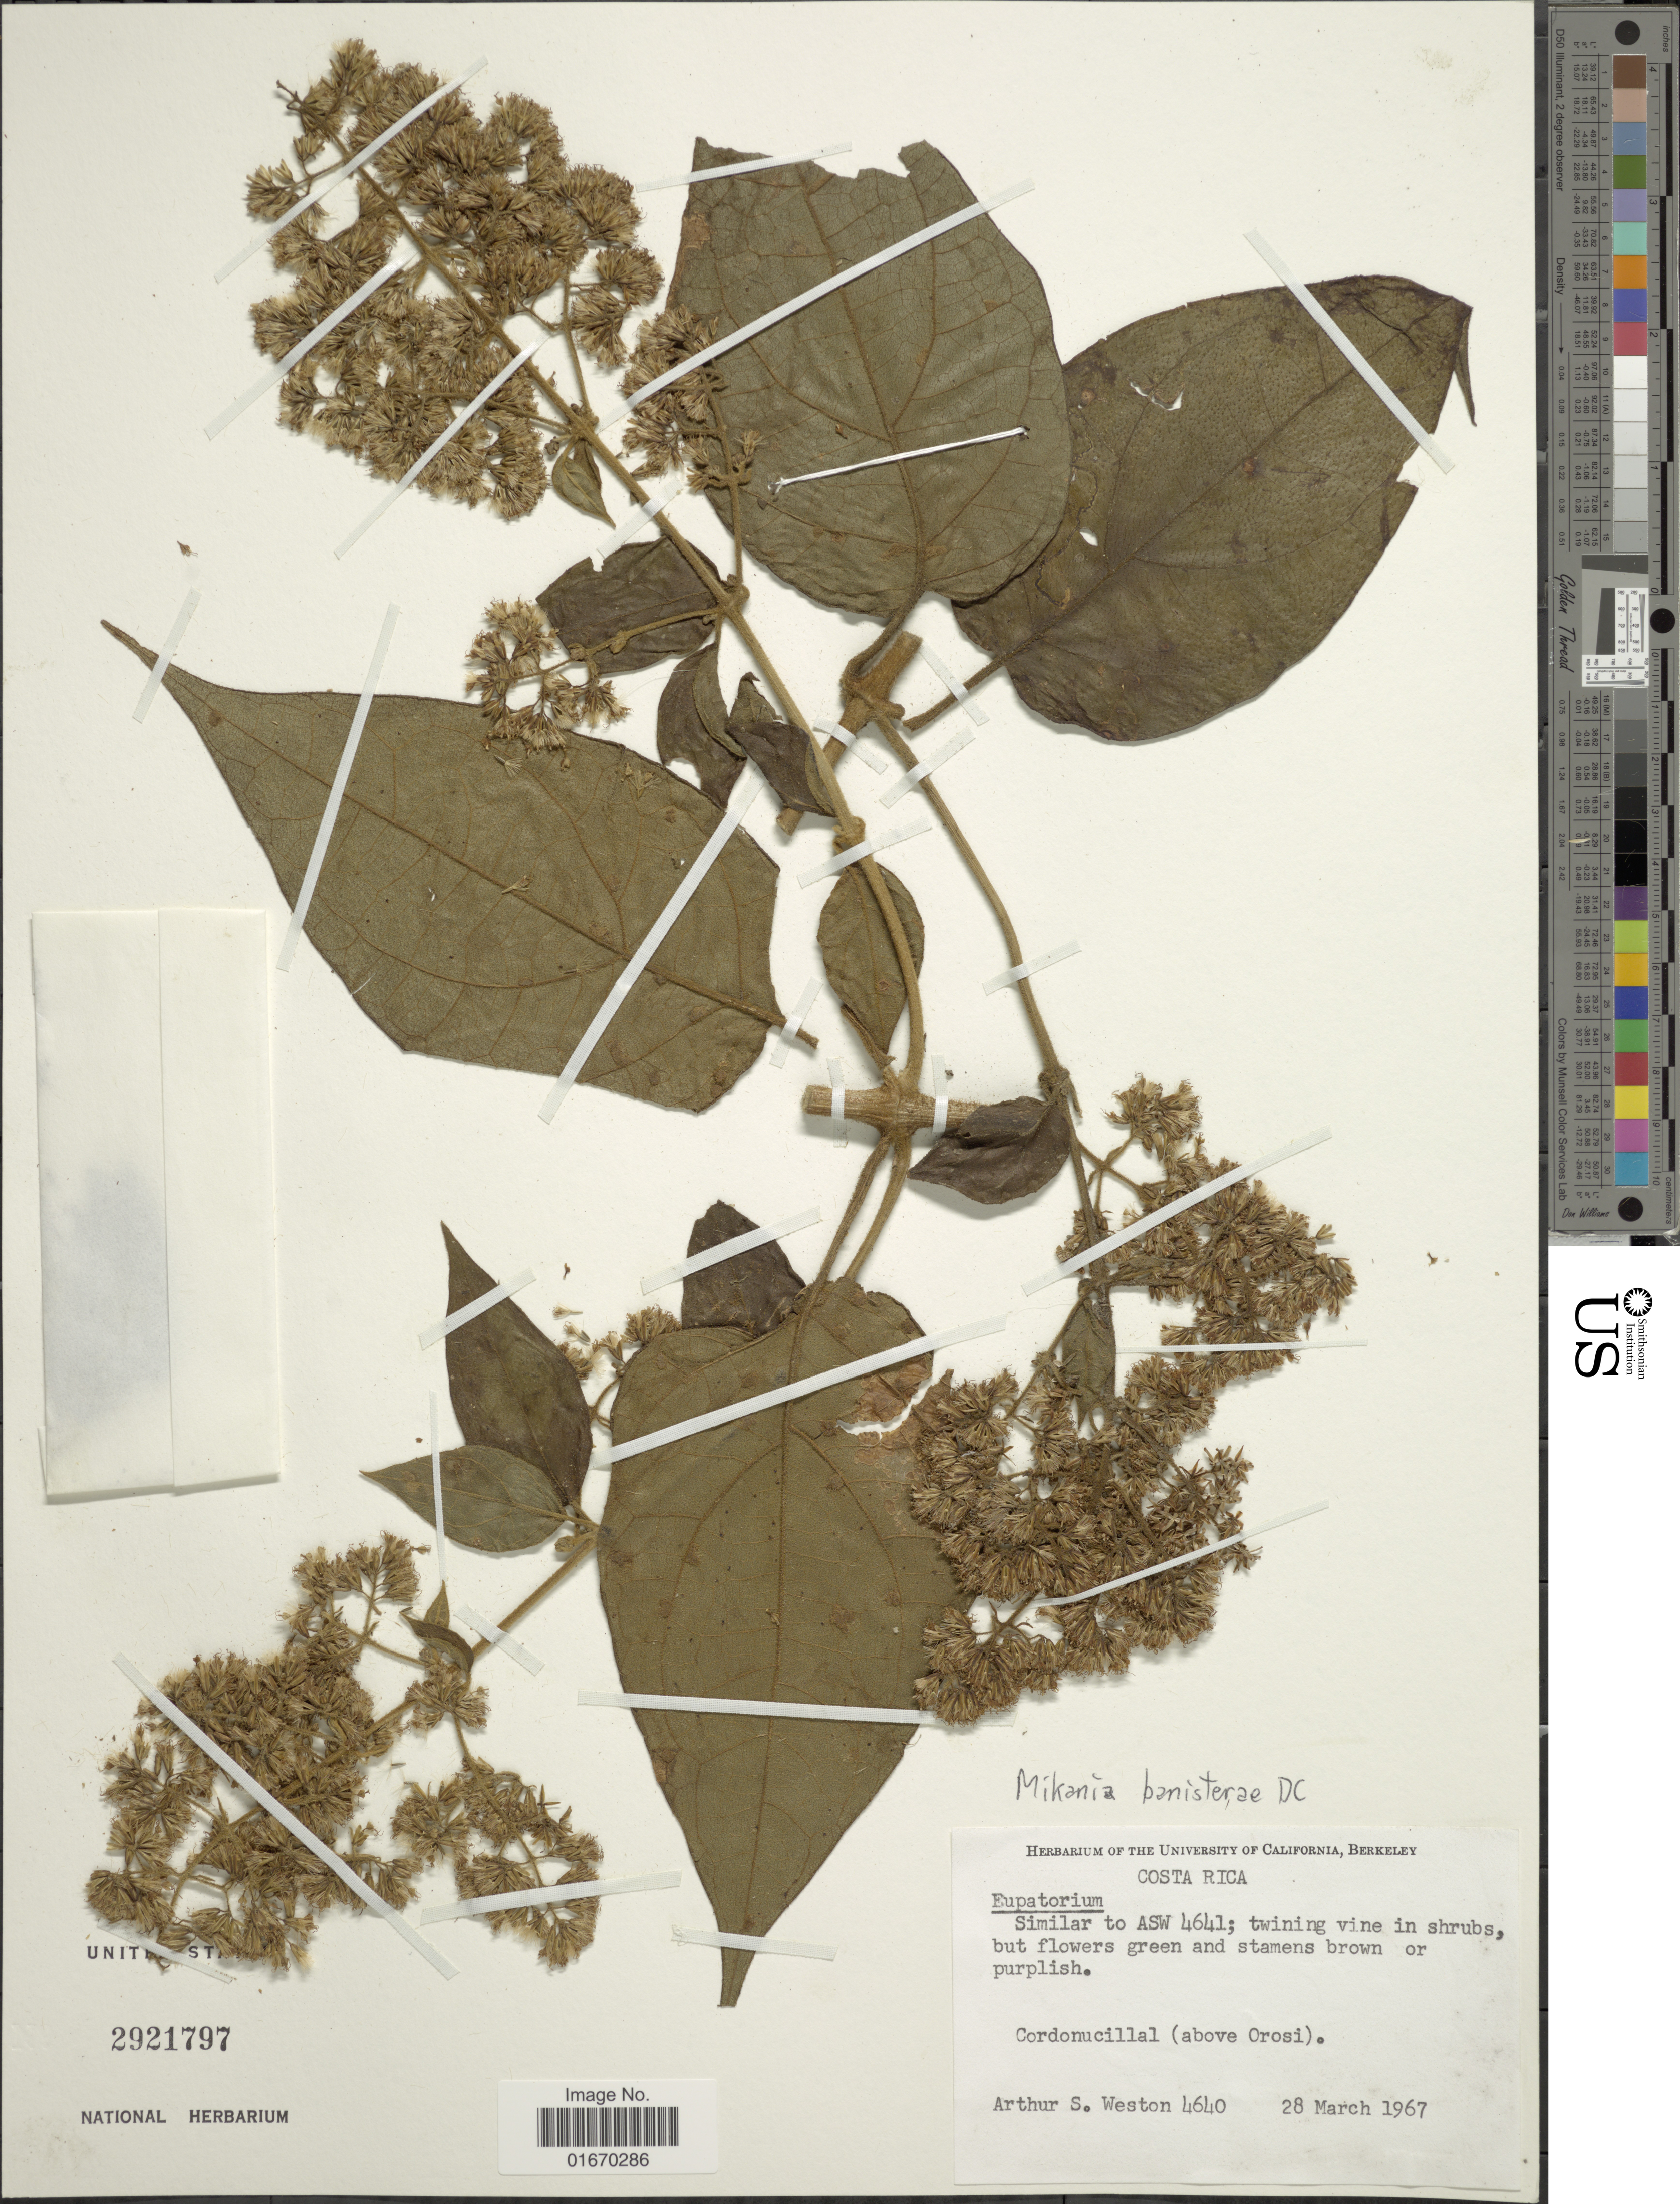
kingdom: Plantae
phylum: Tracheophyta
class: Magnoliopsida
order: Asterales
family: Asteraceae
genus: Mikania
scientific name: Mikania banisteriae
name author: DC.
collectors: A. Weston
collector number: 4640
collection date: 1967-03-28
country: Costa Rica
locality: Cordonucillal (above Orosi)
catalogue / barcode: US 2921797